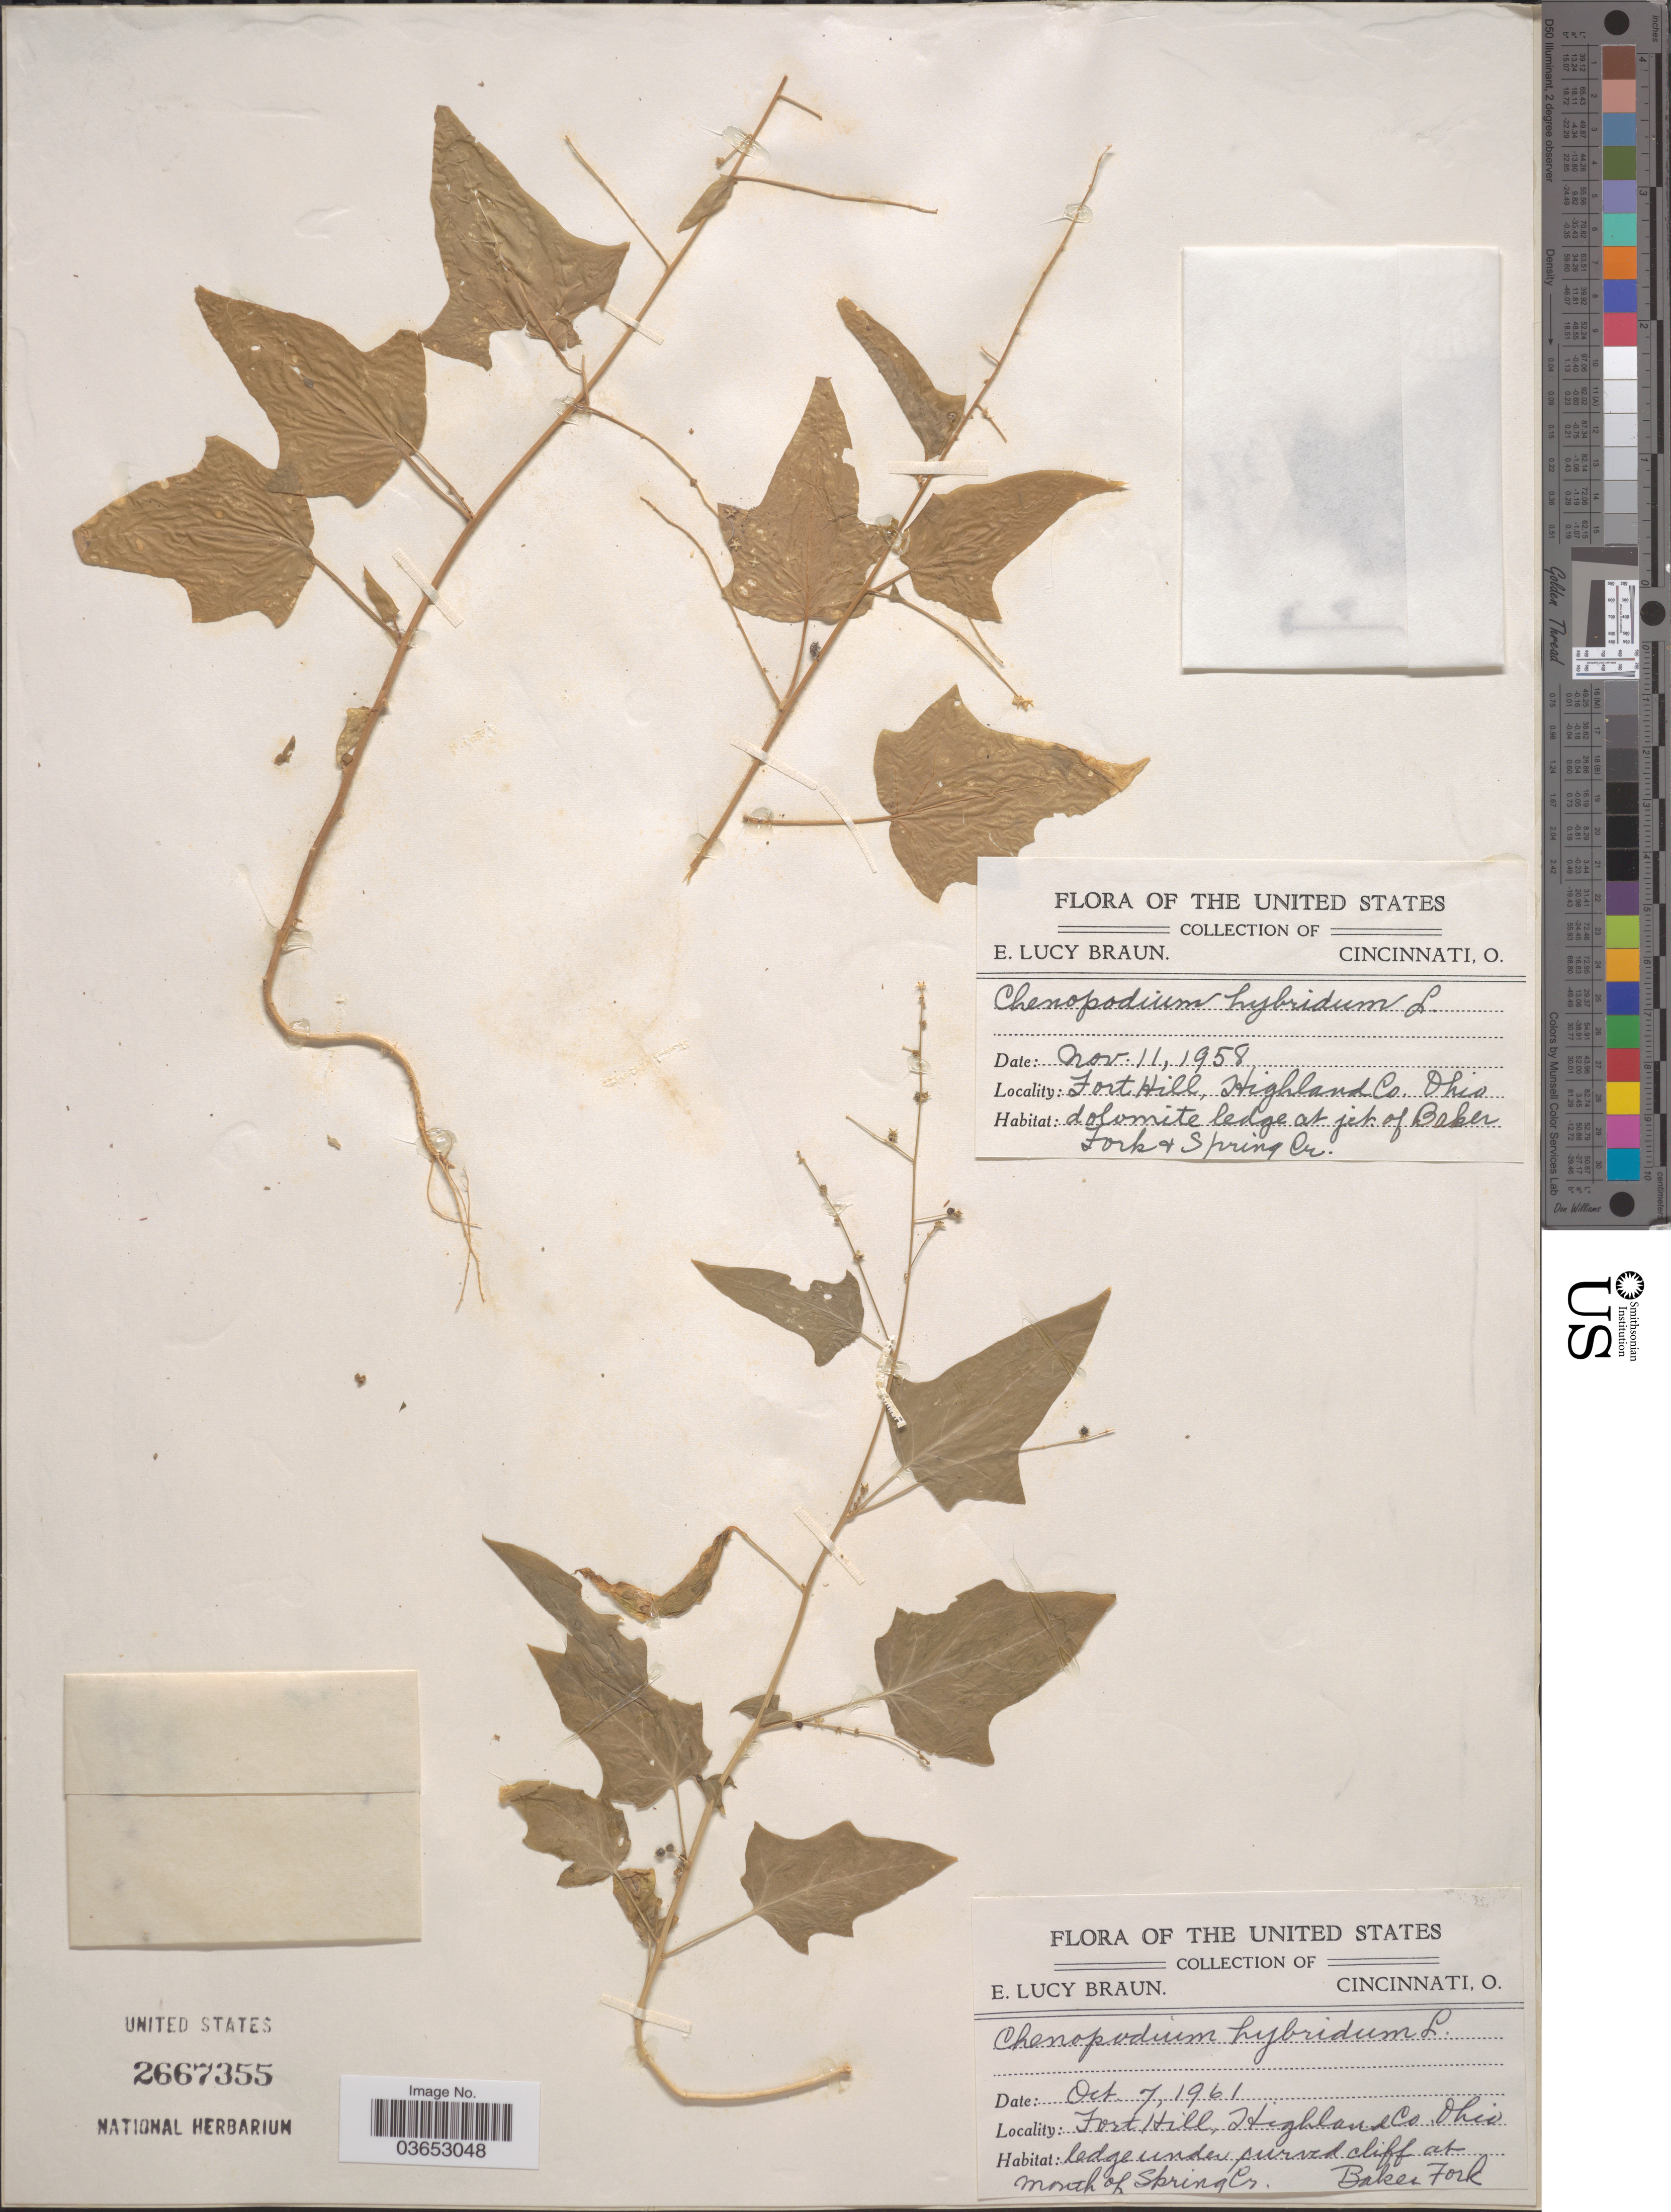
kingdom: Plantae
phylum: Tracheophyta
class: Magnoliopsida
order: Caryophyllales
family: Amaranthaceae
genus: Chenopodium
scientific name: Chenopodium gigantospermum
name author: Aellen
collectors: E. L. Braun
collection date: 1961-10-07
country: United States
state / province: Ohio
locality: Fort Hill, Highland Co. Ledge under surved cliff at mouth of Spring Cr. Baker Fork.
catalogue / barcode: US 2667355-2